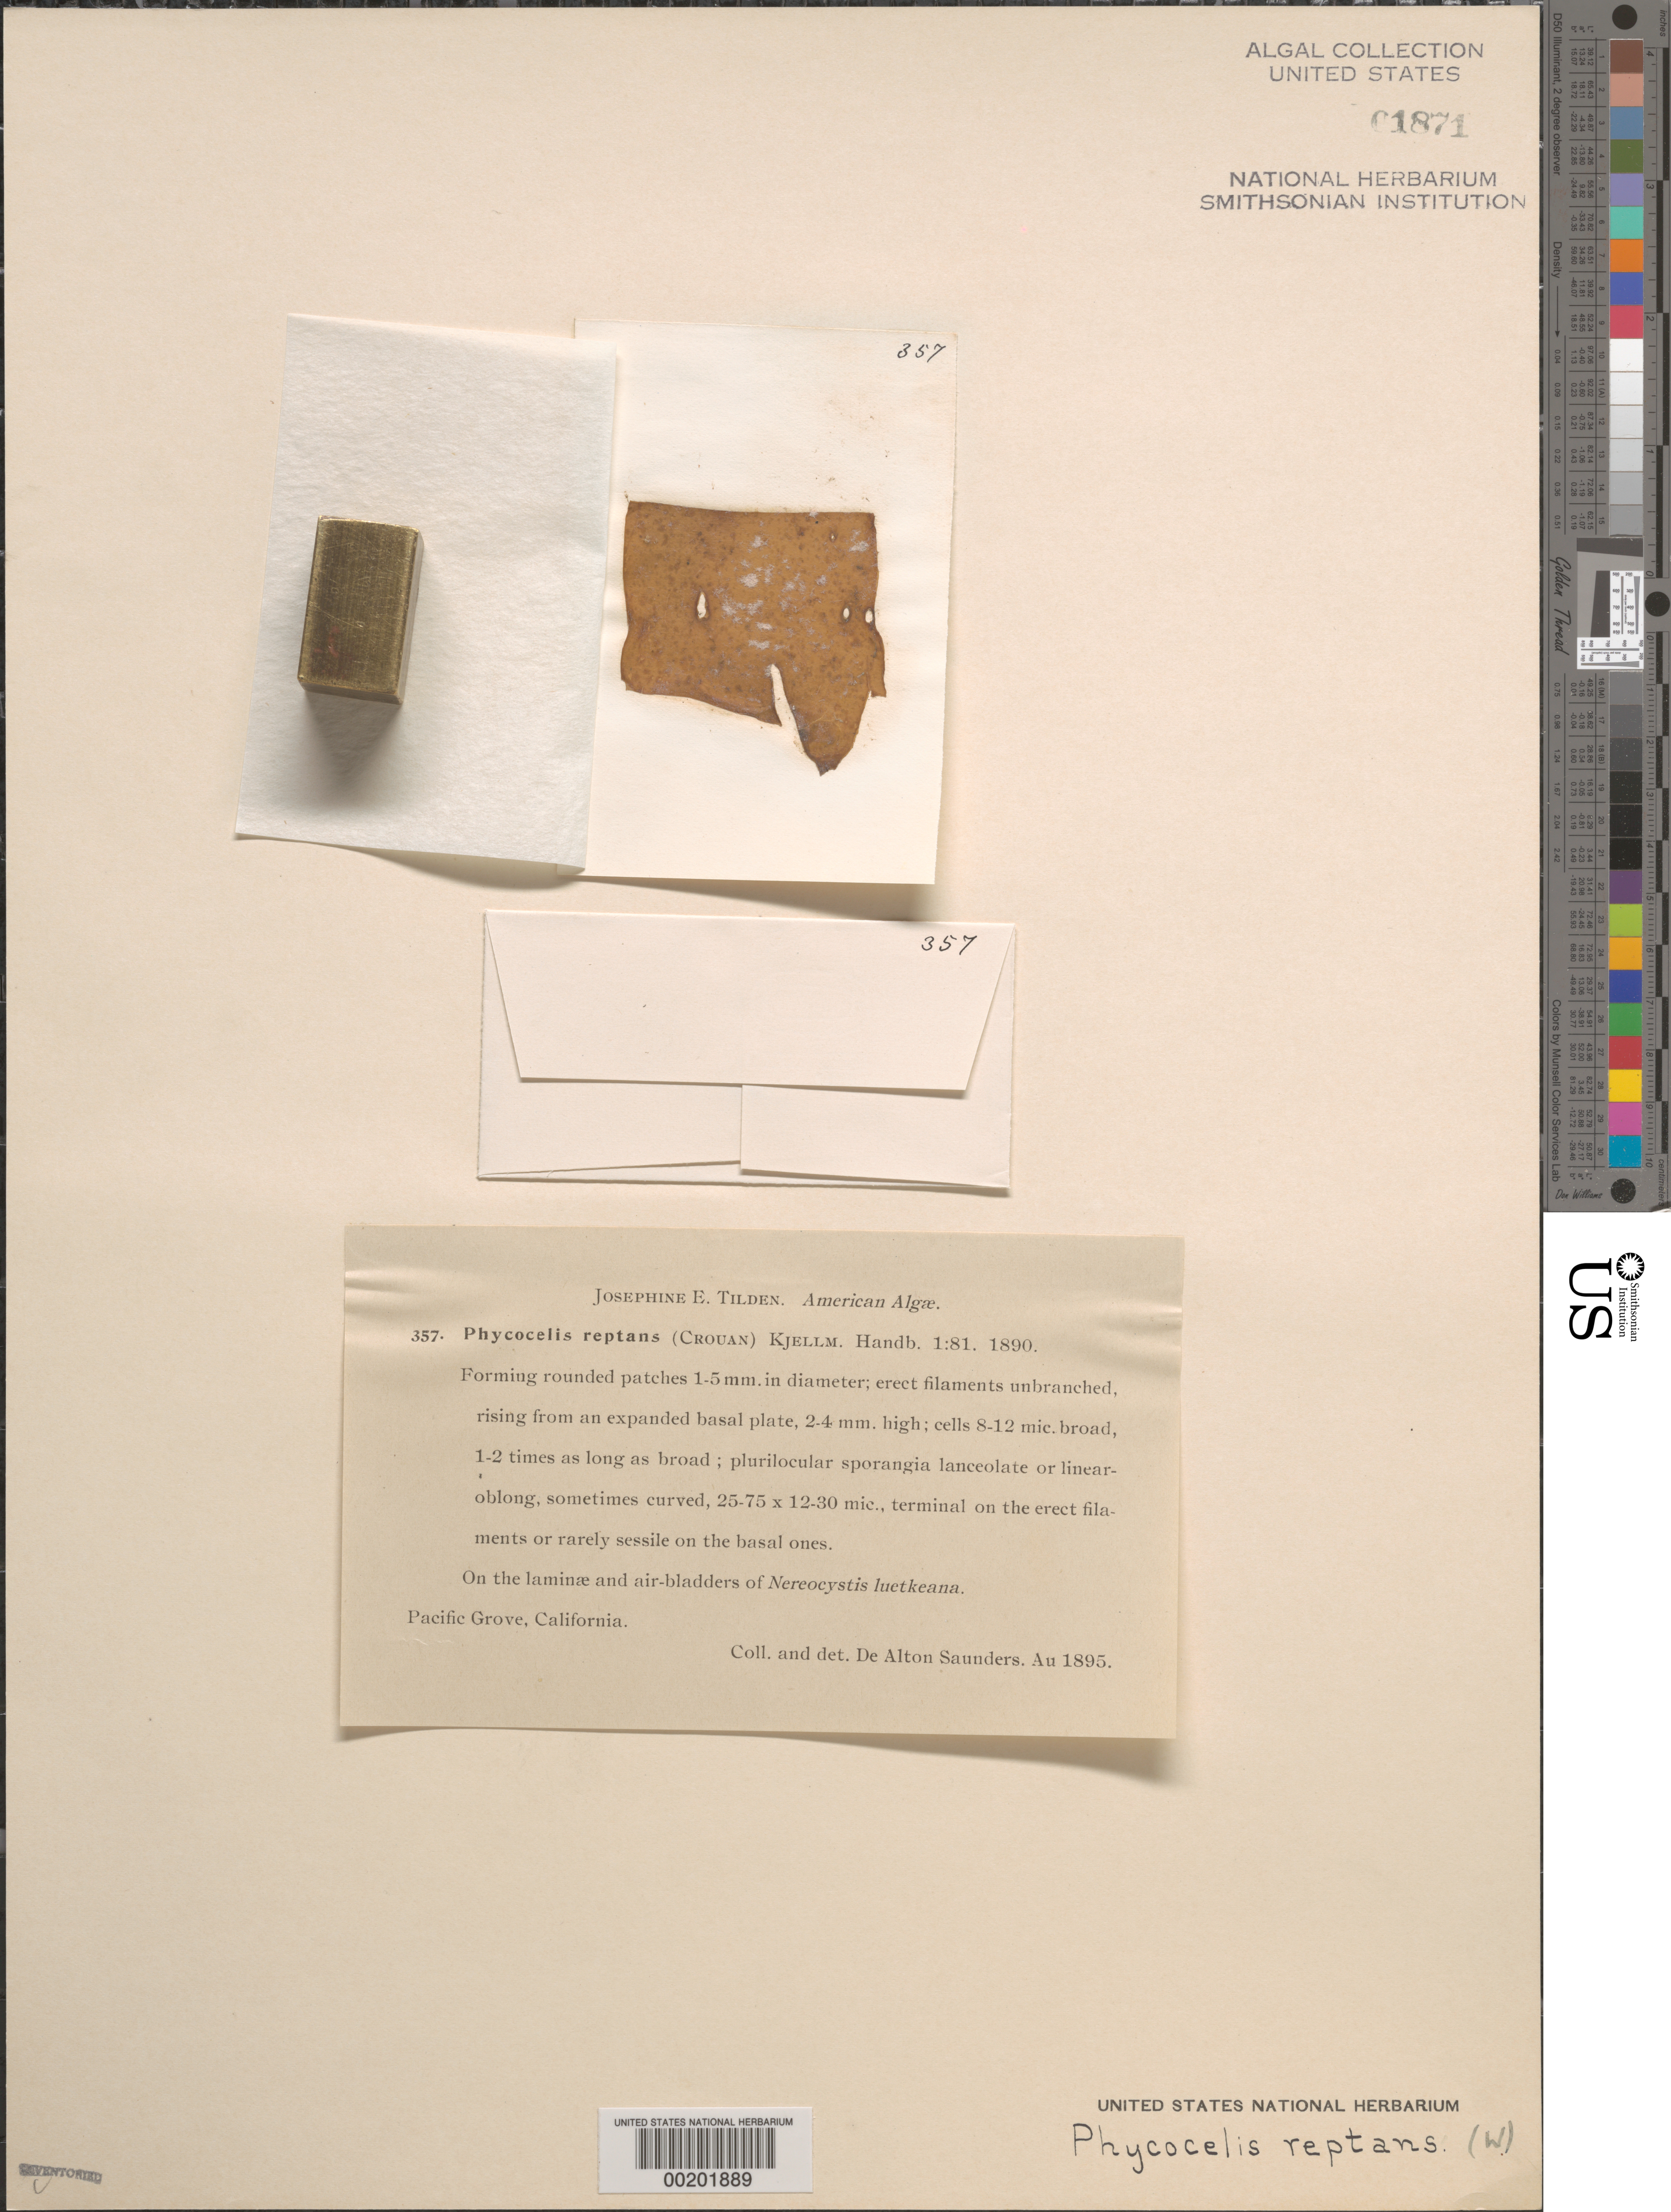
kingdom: Chromista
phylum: Ochrophyta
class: Phaeophyceae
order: Ectocarpales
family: Chordariaceae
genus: Asperococcus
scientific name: Asperococcus fistulosus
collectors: D. Saunders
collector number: JET 357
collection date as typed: Aug 1895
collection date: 1895-08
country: United States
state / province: California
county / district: Monterey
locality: Pacific Grove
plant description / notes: Tilden, American Algae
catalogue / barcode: US 1871